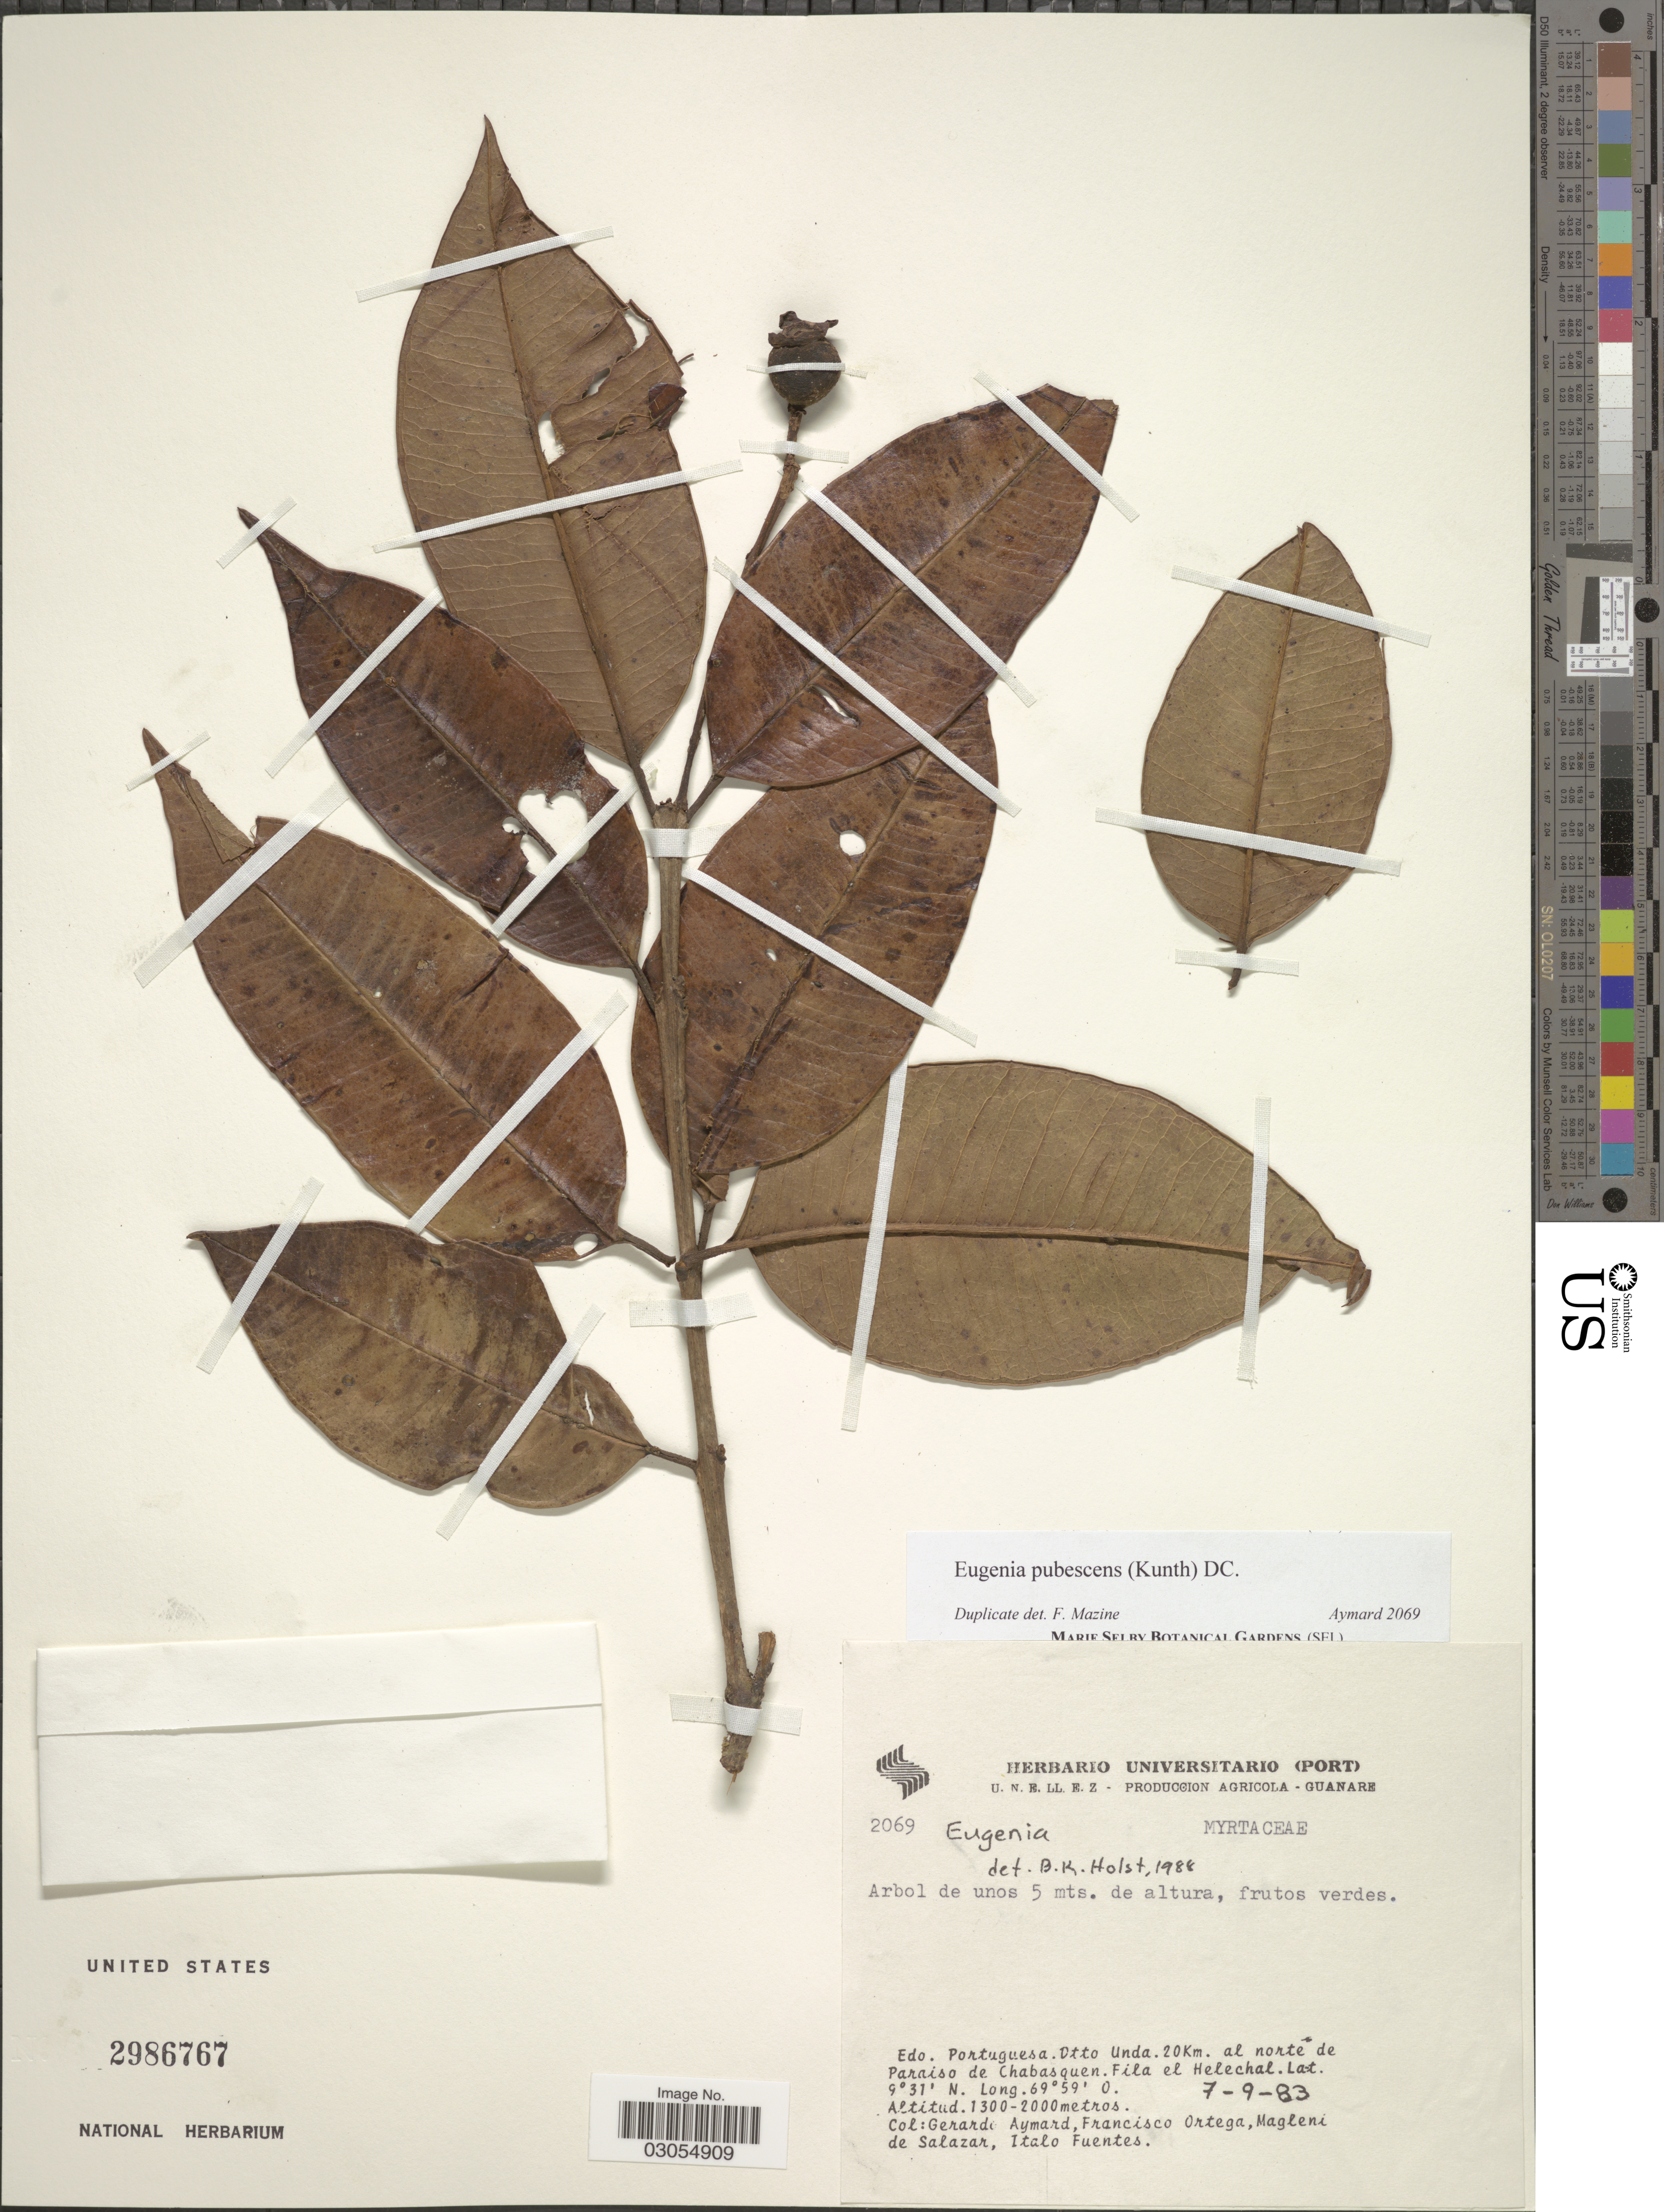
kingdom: Plantae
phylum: Tracheophyta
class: Magnoliopsida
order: Myrtales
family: Myrtaceae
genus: Eugenia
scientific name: Eugenia pubescens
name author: (Kunth) DC.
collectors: G. A. Aymard, F. J. Ortega, M. Salazar & I. Fuentes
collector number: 2069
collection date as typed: Transcribed d/m/y: 7/9/83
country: Venezuela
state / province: Portuguesa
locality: Dtto. Unda. 20 Km. al norte de Paraiso de Chabasquen. Fila el Helechal.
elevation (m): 1300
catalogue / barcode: US 2986767